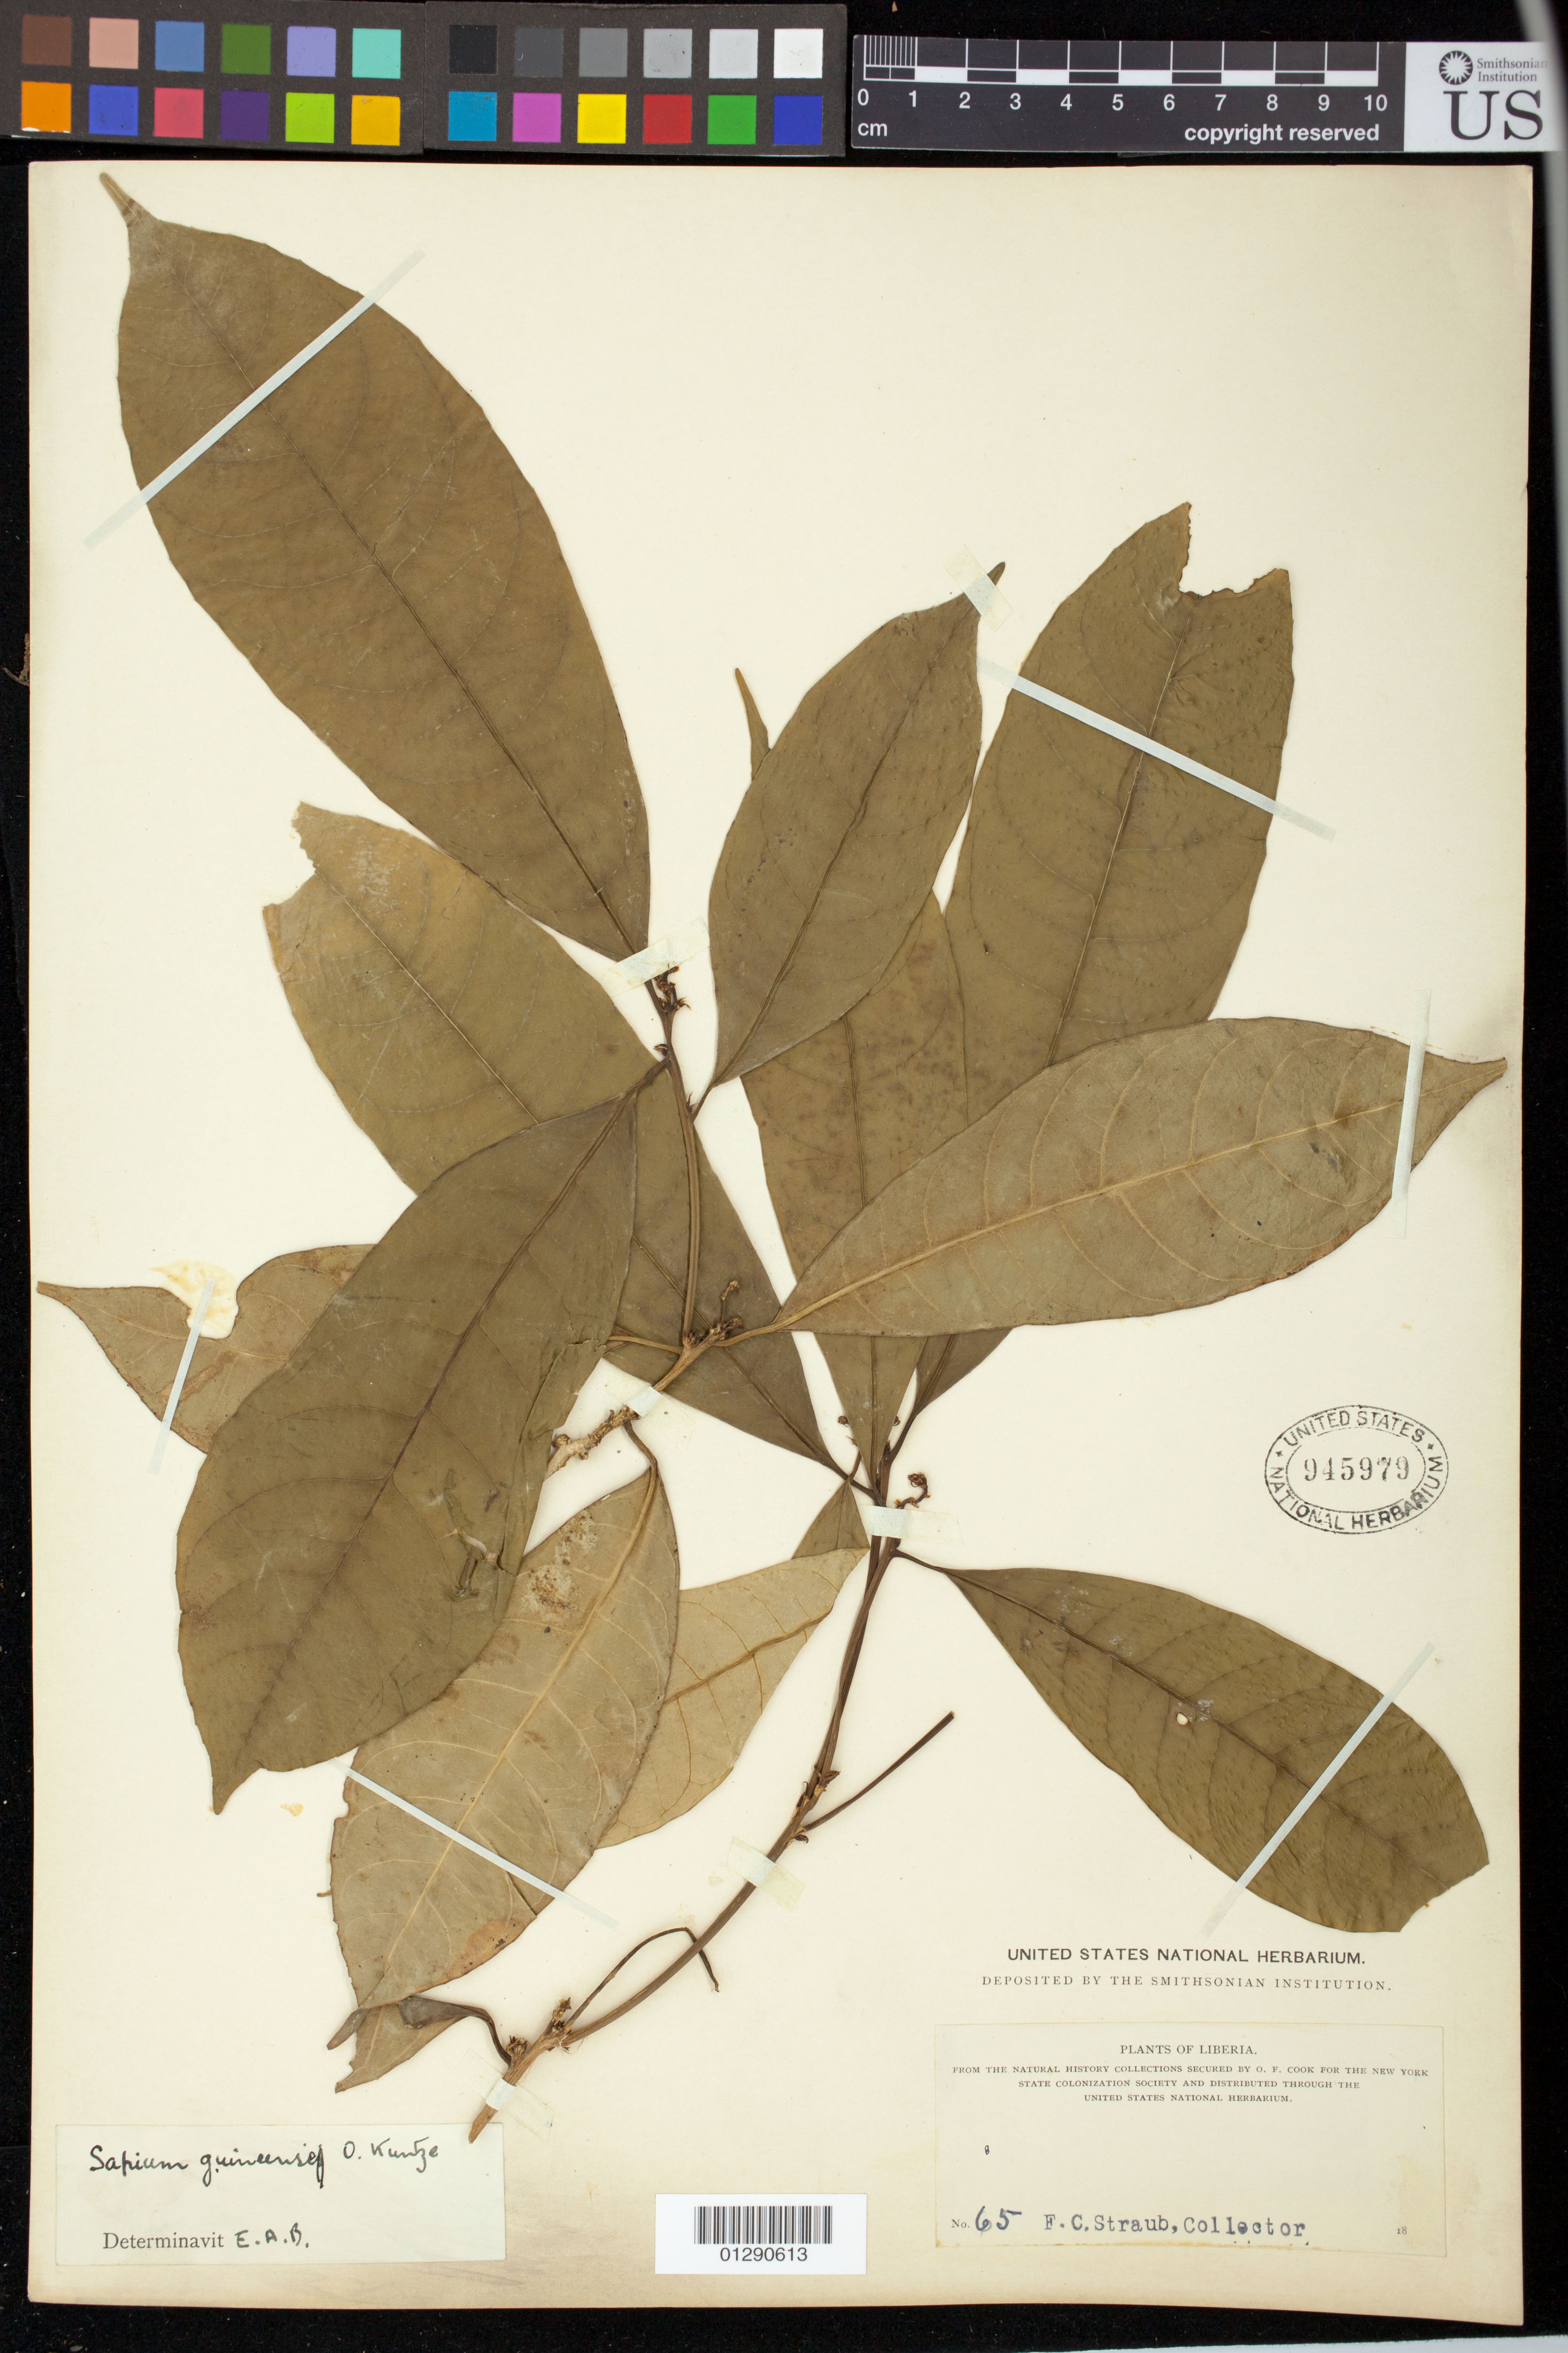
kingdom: Plantae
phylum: Tracheophyta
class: Magnoliopsida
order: Malpighiales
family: Euphorbiaceae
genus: Sapium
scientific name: Sapium guineense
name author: (Benth.) Kuntze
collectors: F. Straub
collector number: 65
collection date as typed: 18--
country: Liberia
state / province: Montserrado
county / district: Monrovia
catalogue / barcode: US 945979